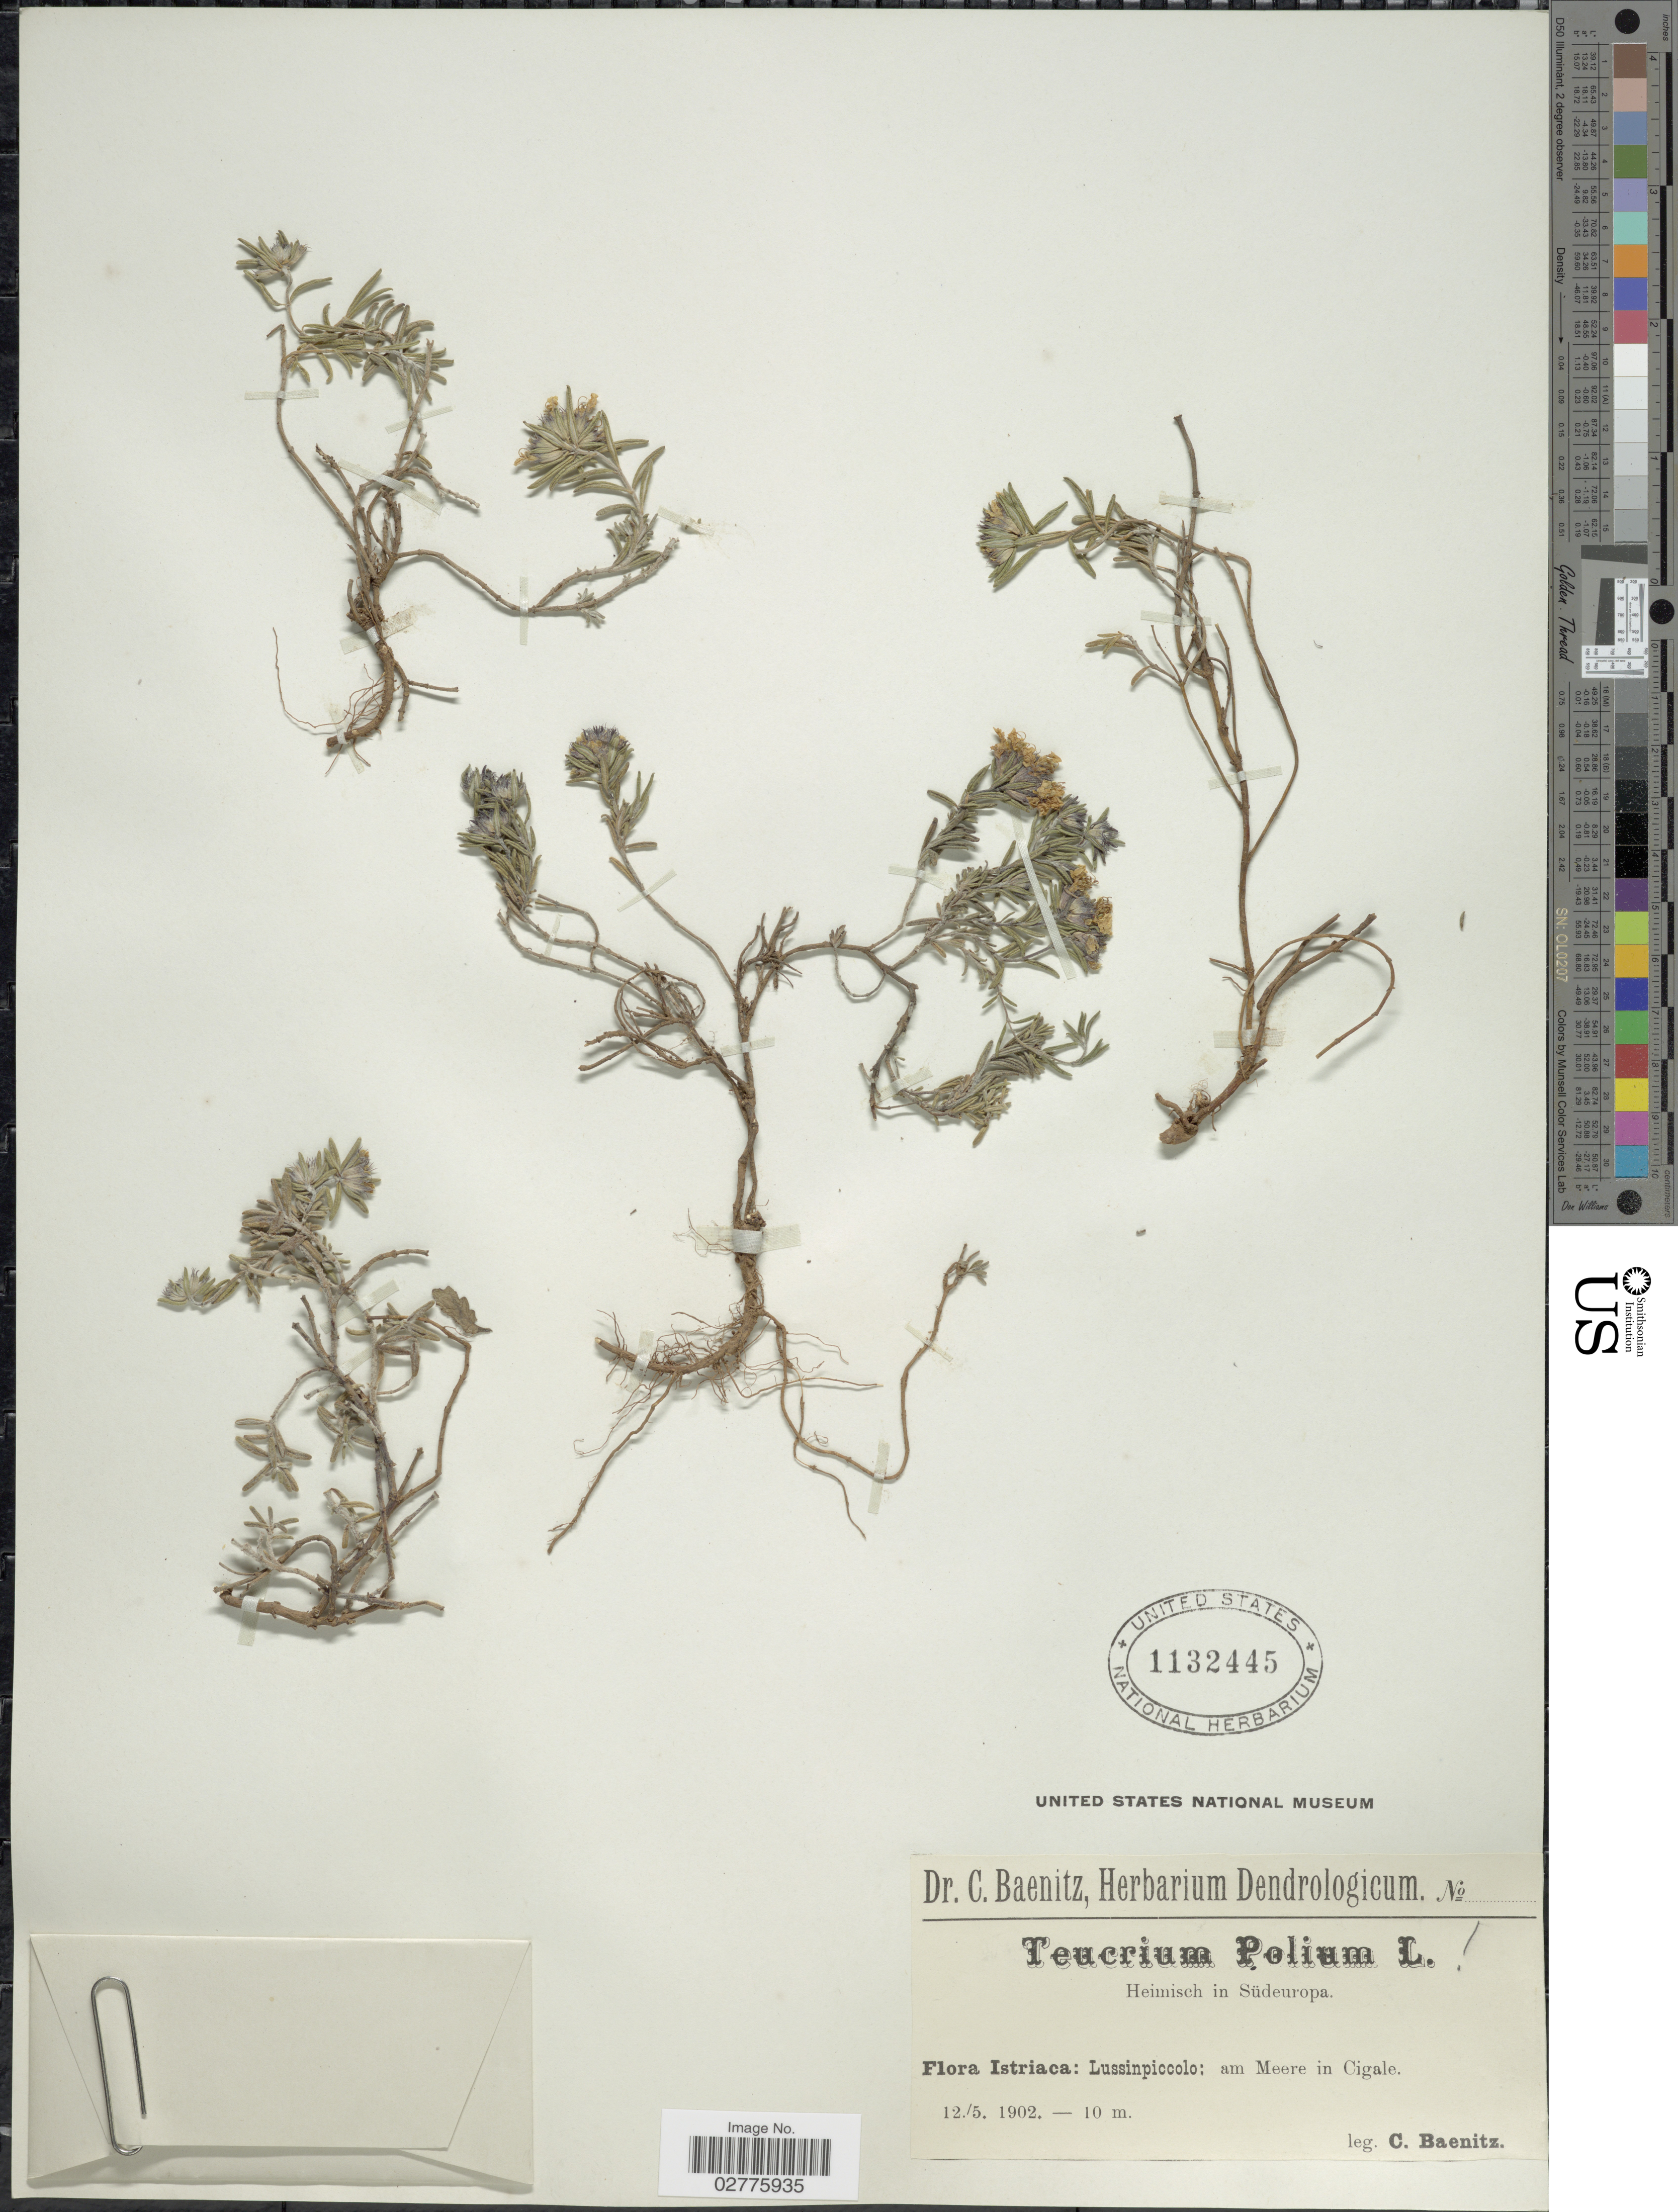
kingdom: Plantae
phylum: Tracheophyta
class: Magnoliopsida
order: Lamiales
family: Lamiaceae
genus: Teucrium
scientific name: Teucrium polium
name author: L.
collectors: C. G. Baenitz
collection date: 1902-05-12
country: Croatia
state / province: Istria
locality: Istriaca: Lussinpiccolo: am Meere in Cigale.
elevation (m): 10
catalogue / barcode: US 1132445